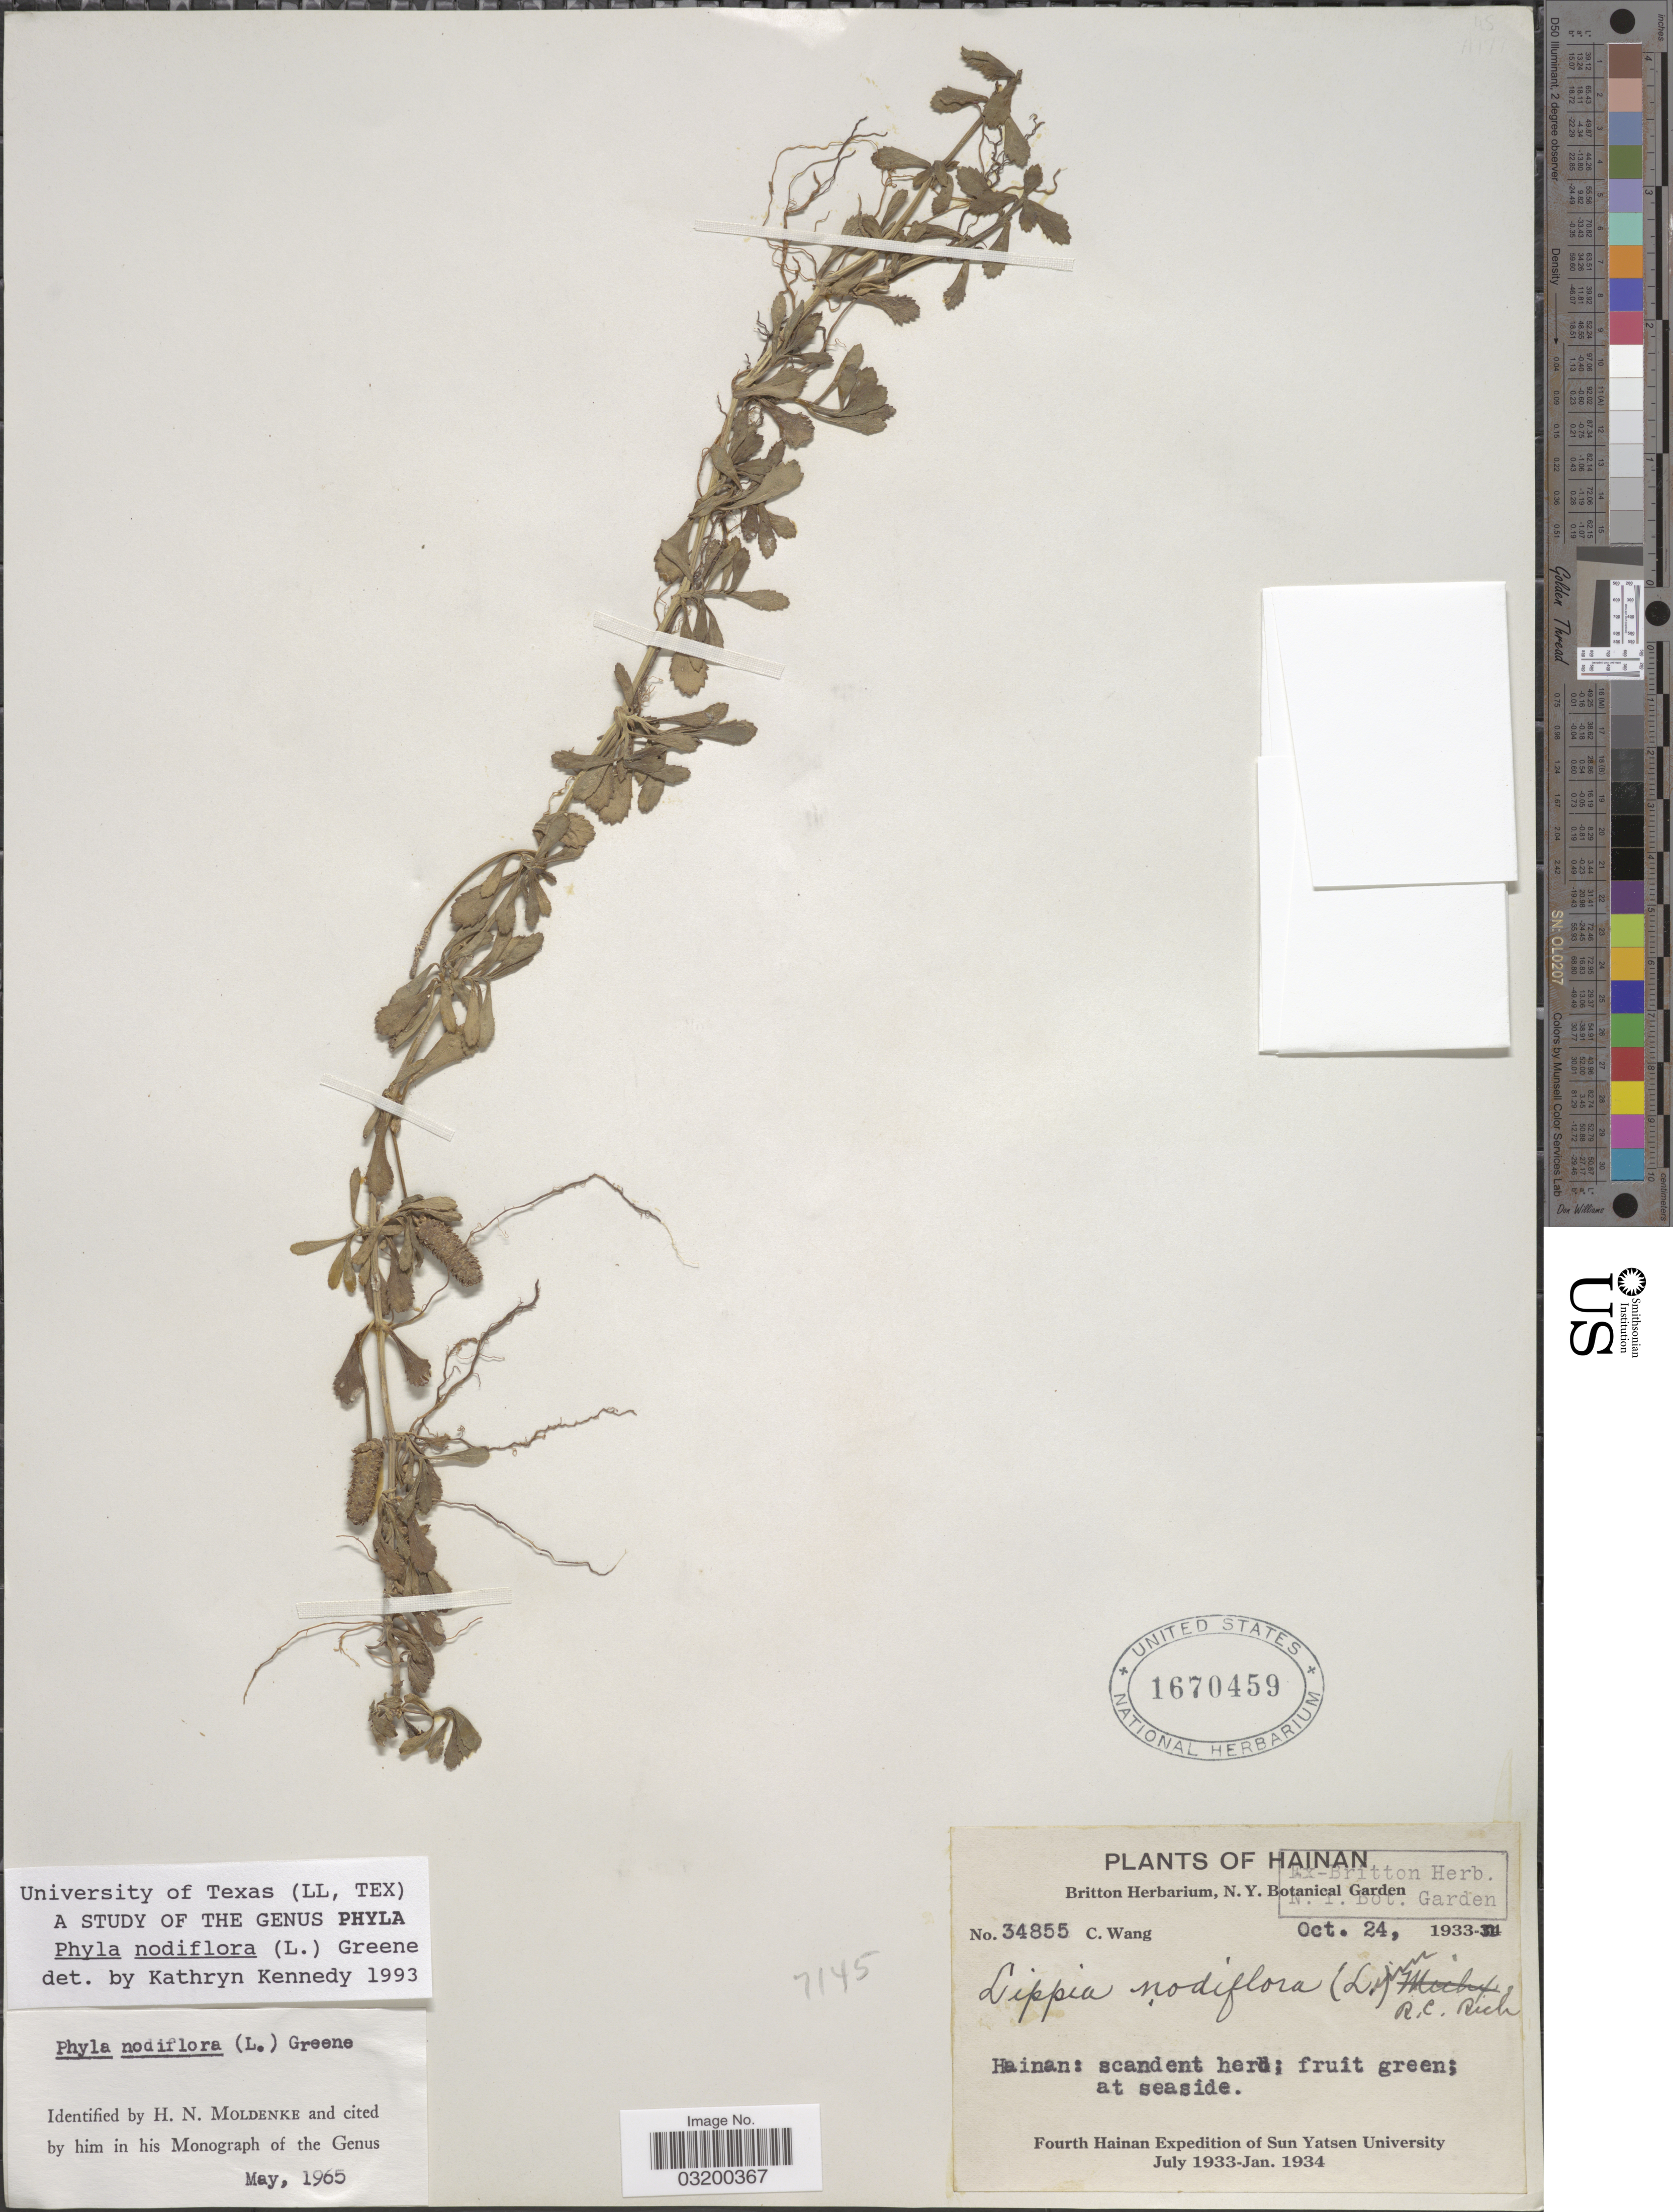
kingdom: Plantae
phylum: Tracheophyta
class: Magnoliopsida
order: Lamiales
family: Verbenaceae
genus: Phyla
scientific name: Phyla nodiflora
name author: (L.) Greene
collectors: C. Wang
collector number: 34855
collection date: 1933-10-24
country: China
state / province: Hainan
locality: At seaside.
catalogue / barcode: US 1670459